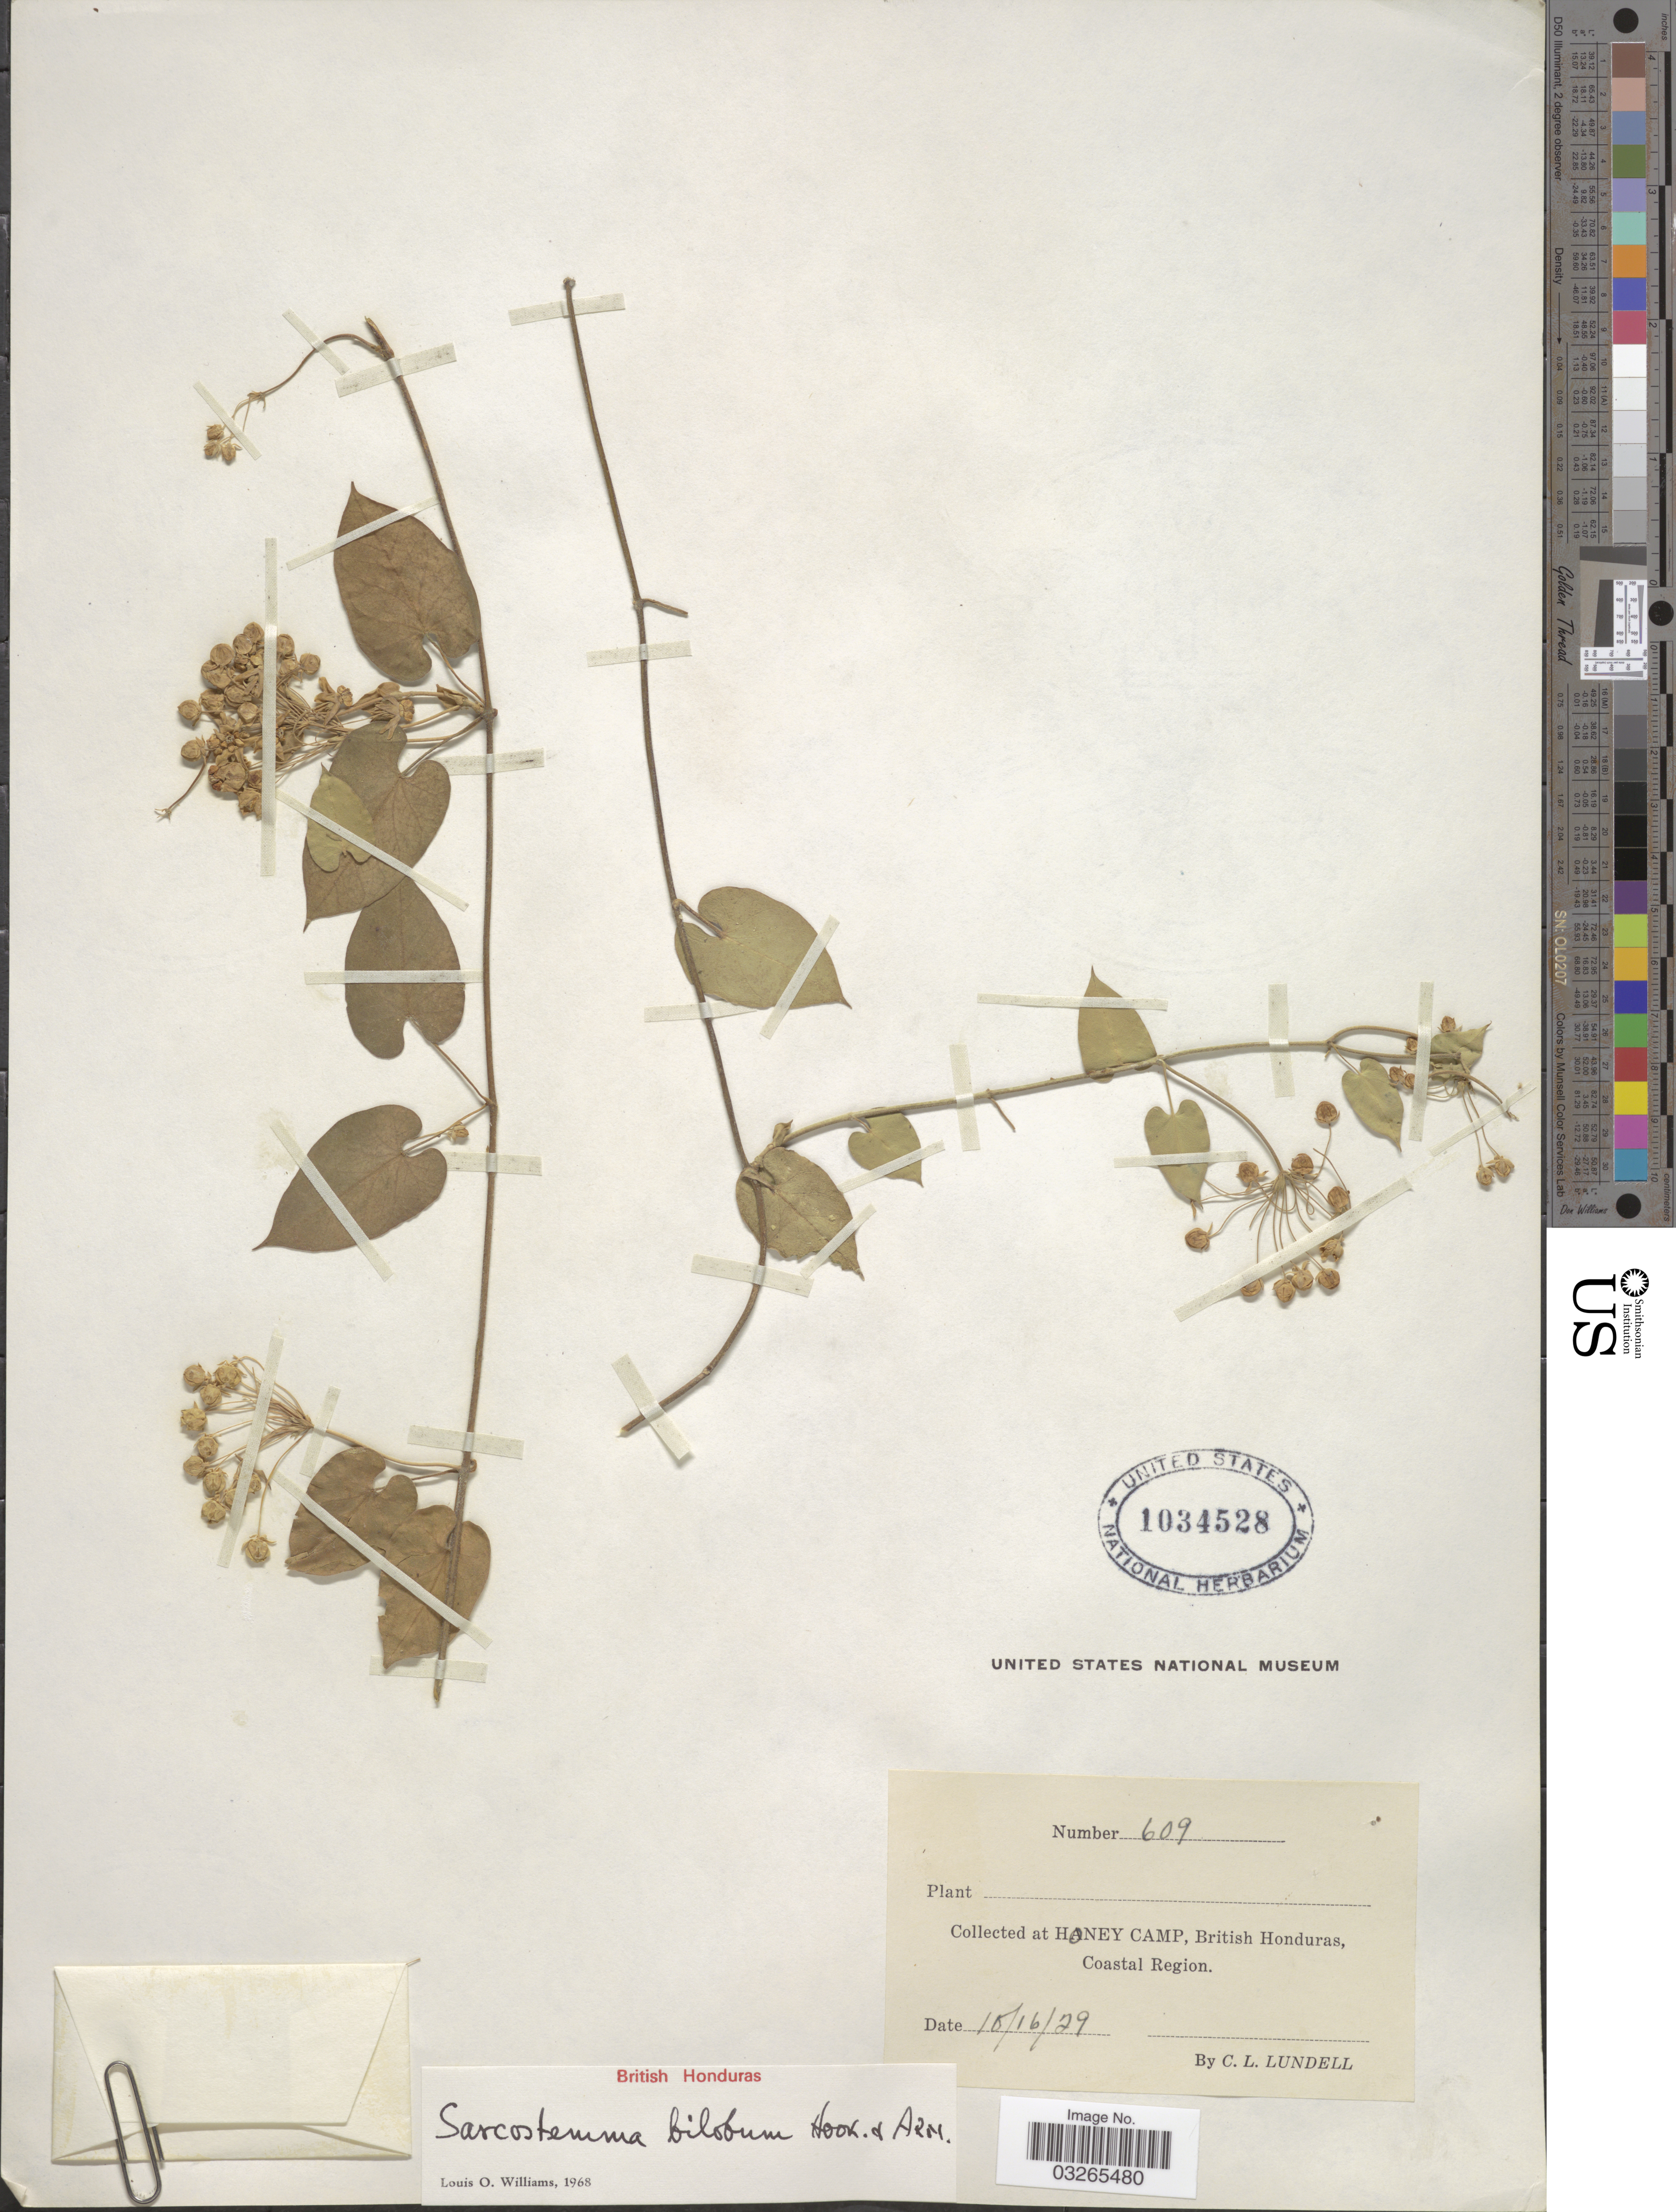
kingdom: Plantae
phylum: Tracheophyta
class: Magnoliopsida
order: Gentianales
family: Apocynaceae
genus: Sarcostemma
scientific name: Sarcostemma bilobum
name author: Hook. & Arn.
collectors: C. L. Lundell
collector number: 609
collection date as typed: Transcribed d/m/y: 16/10/29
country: Belize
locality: Honey Camp, British Honduras, Coastal Region.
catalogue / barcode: US 1034528